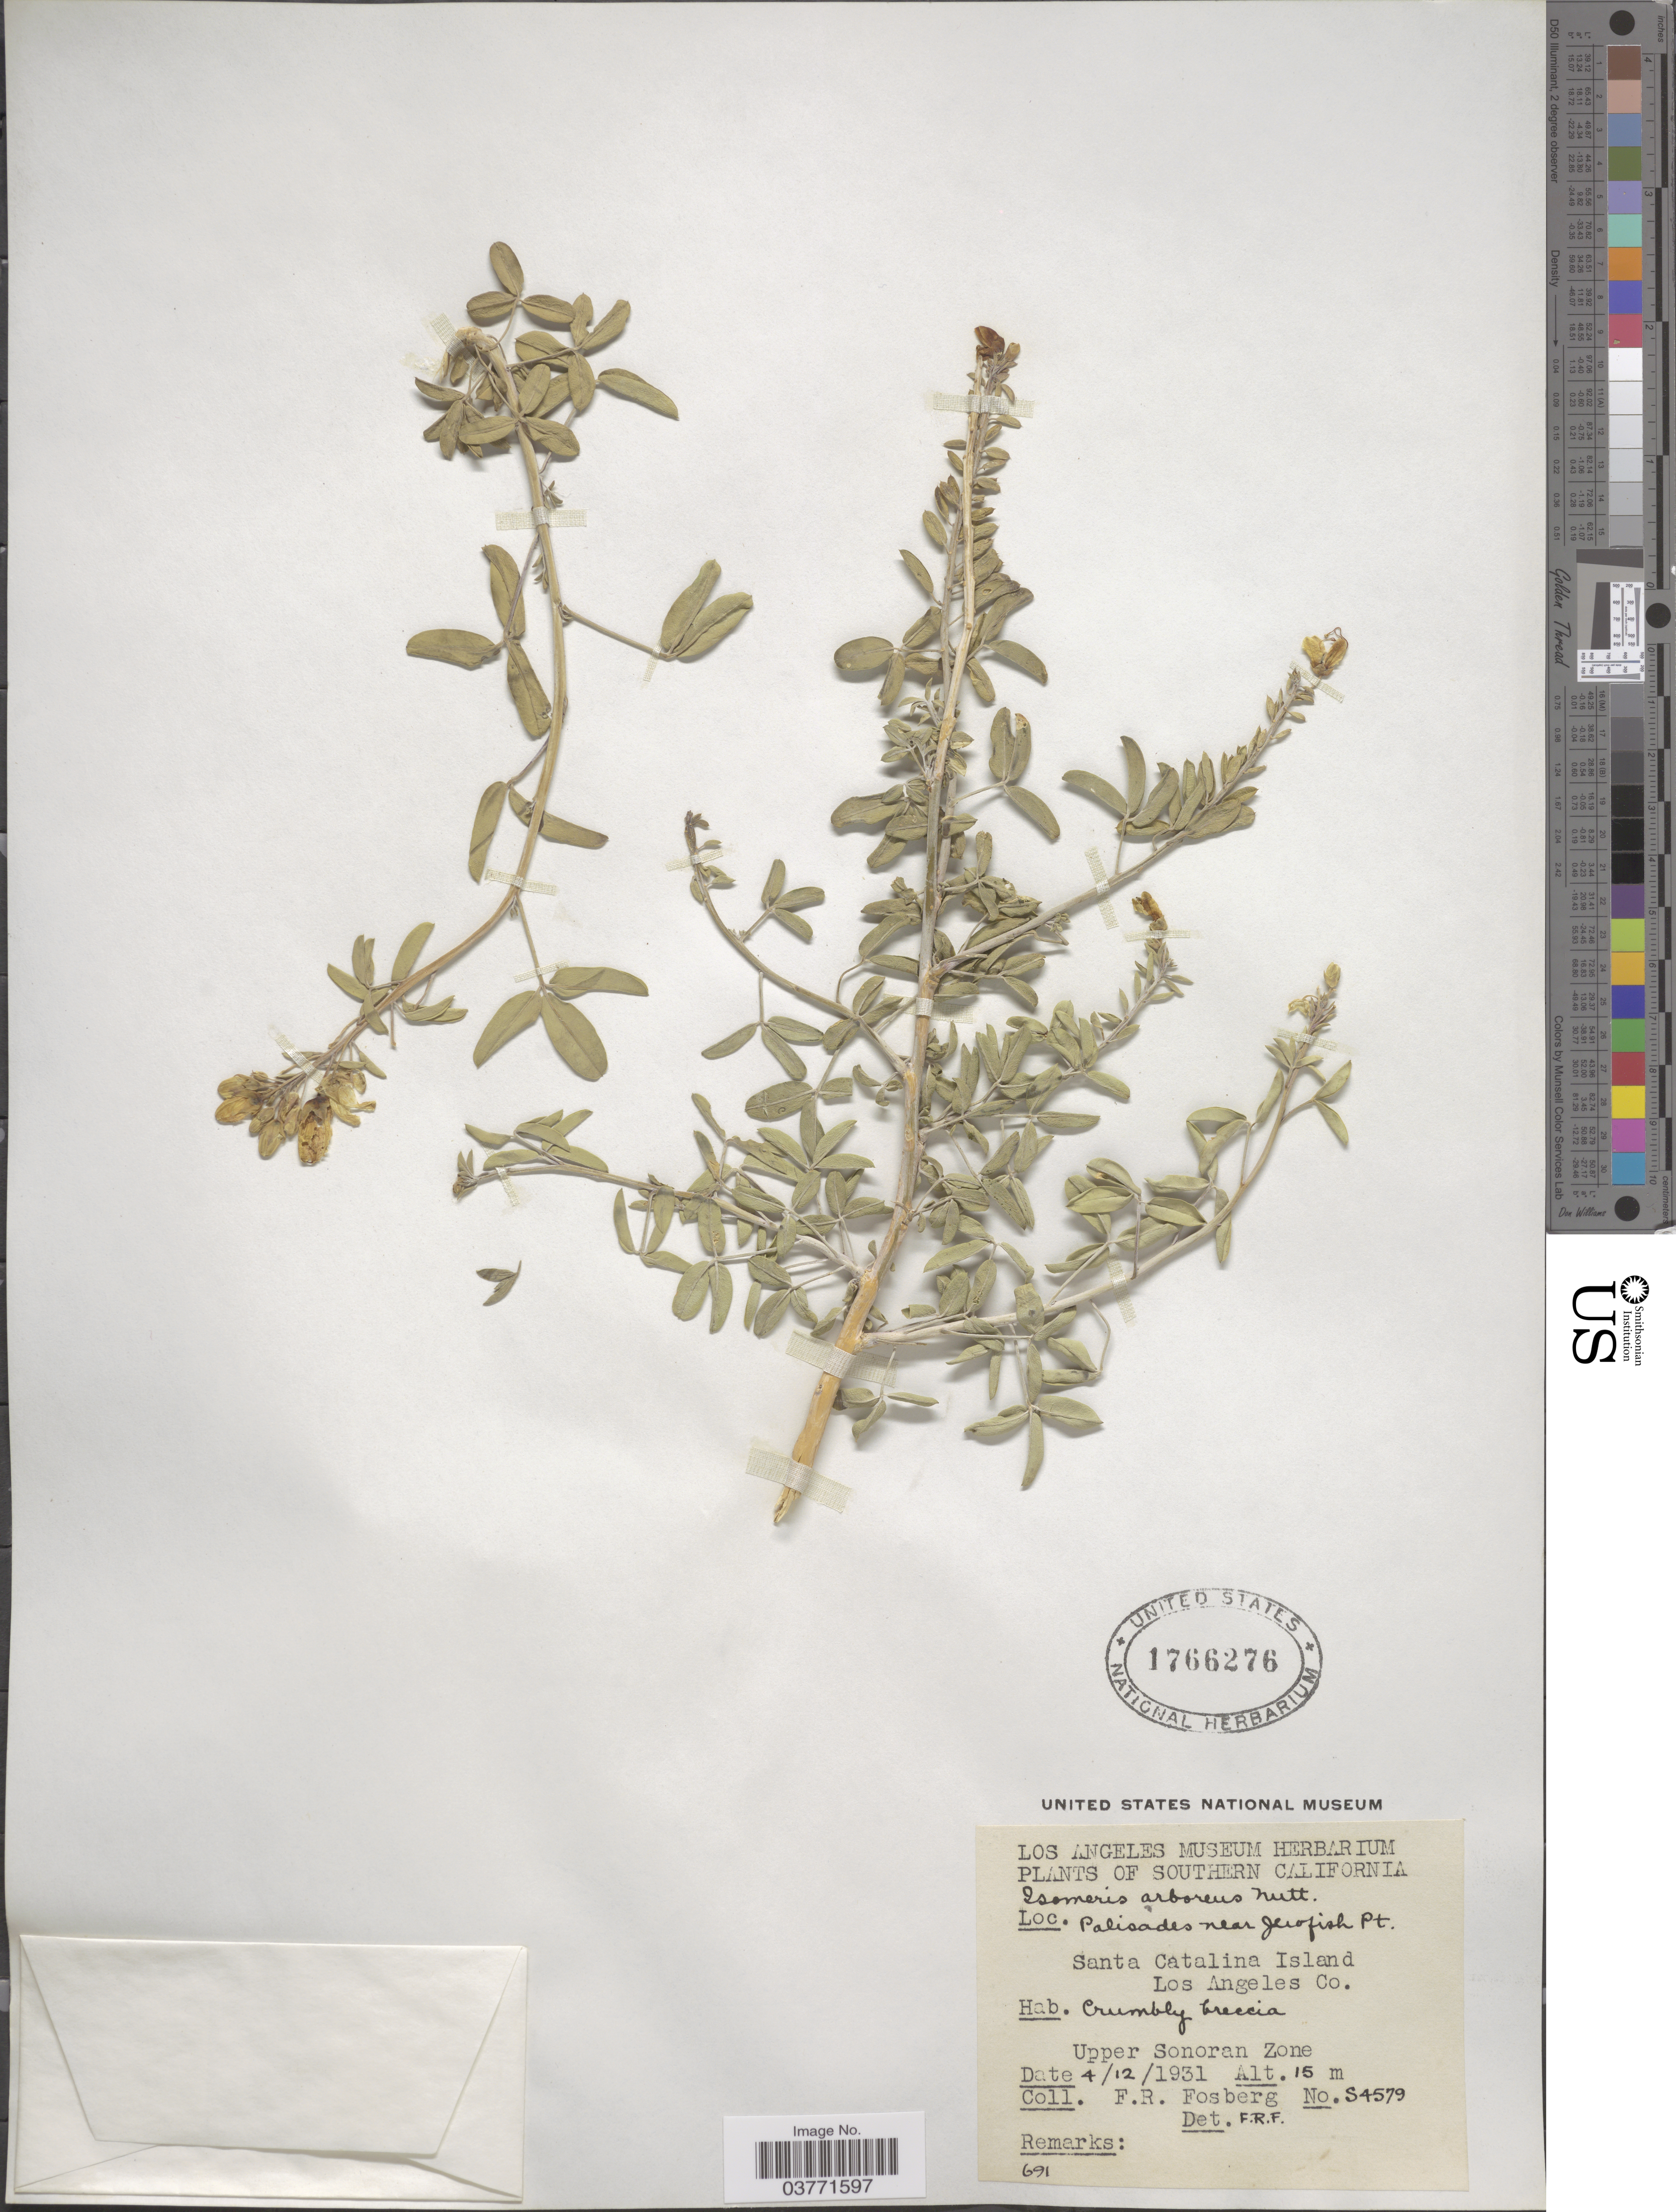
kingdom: Plantae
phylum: Tracheophyta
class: Magnoliopsida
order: Brassicales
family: Cleomaceae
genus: Cleomella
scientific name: Cleomella arborea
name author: (Nutt.) Roalson & J.C. Hall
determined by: Strong, Mark T., (BOT), Smithsonian Institution - National Museum of Natural History (UNITED STATES)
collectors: F. R. Fosberg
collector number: S4579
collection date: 1931-04-12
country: United States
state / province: California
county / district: Los Angeles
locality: Southern California. Santa Catalina Island. Los Angeles Co.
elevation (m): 15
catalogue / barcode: US 1766276